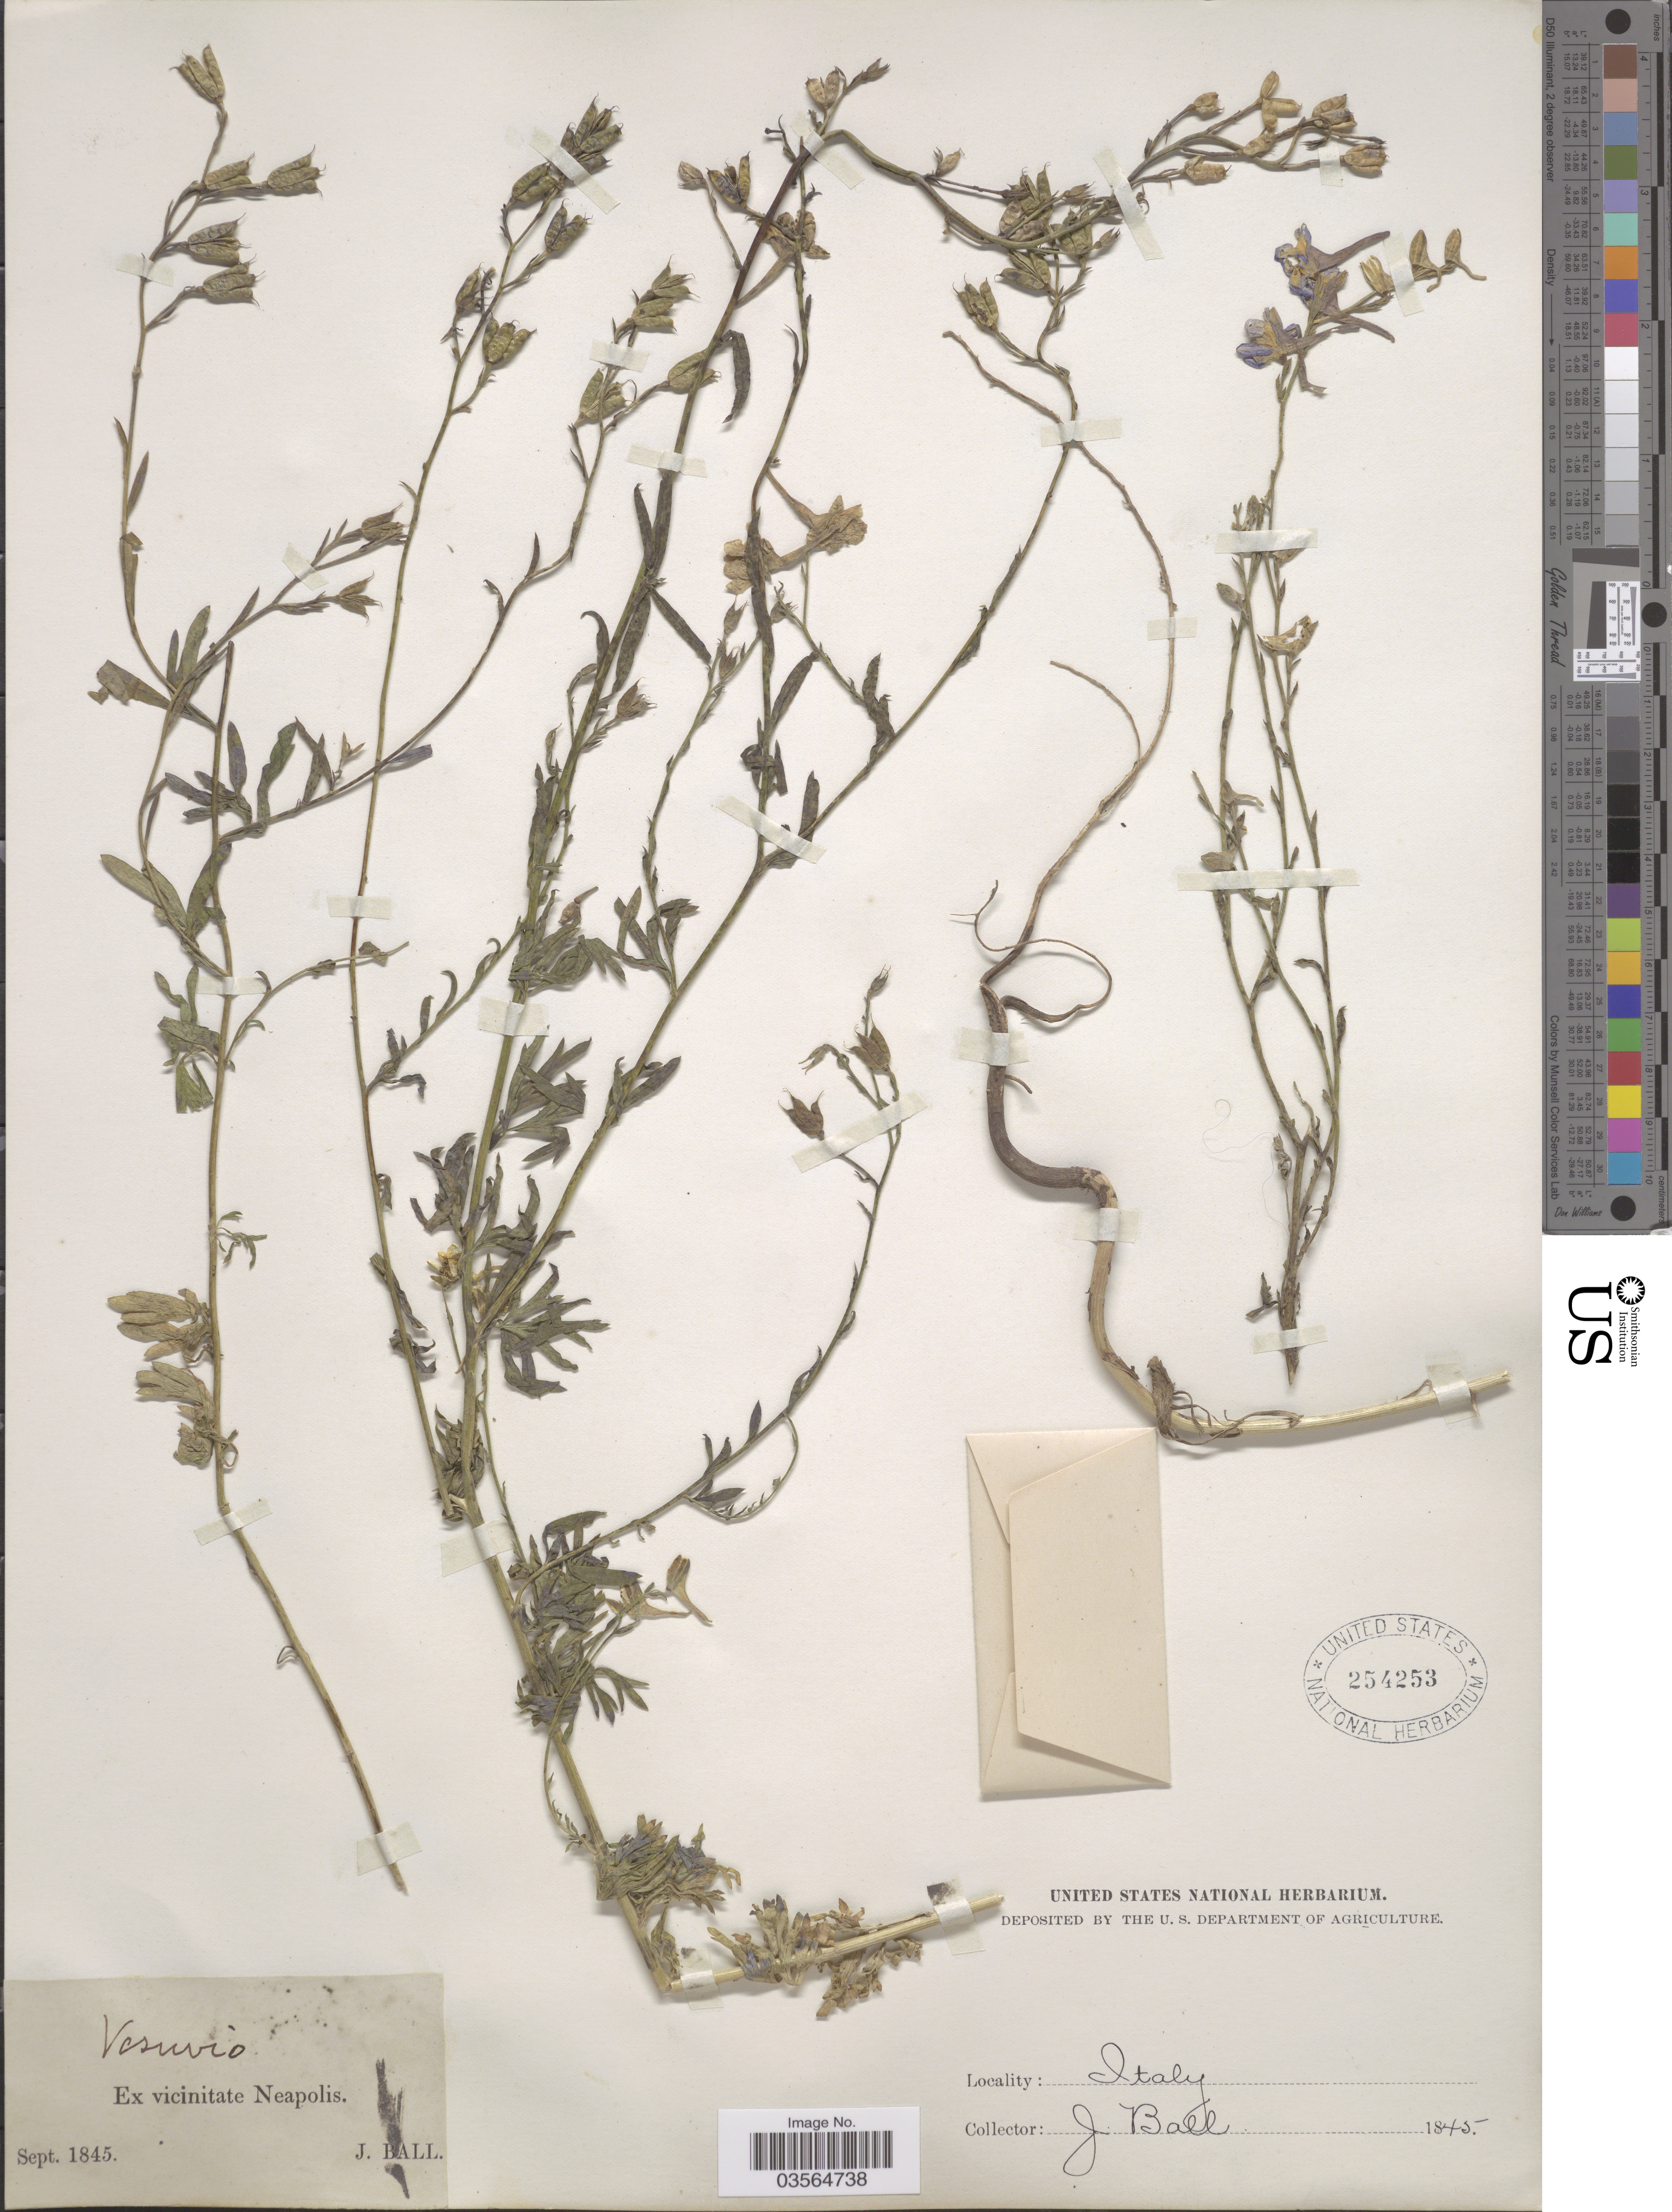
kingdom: Plantae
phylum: Tracheophyta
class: Magnoliopsida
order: Ranunculales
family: Ranunculaceae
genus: Delphinium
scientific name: Delphinium halteratum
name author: Sibth. & Sm.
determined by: Du Pasquier, P.-E.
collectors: J. Ball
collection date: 1845-09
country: Italy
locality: Vesuvio [unsure placement]. Ex vicinitate Neapolis.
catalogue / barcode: US 254253